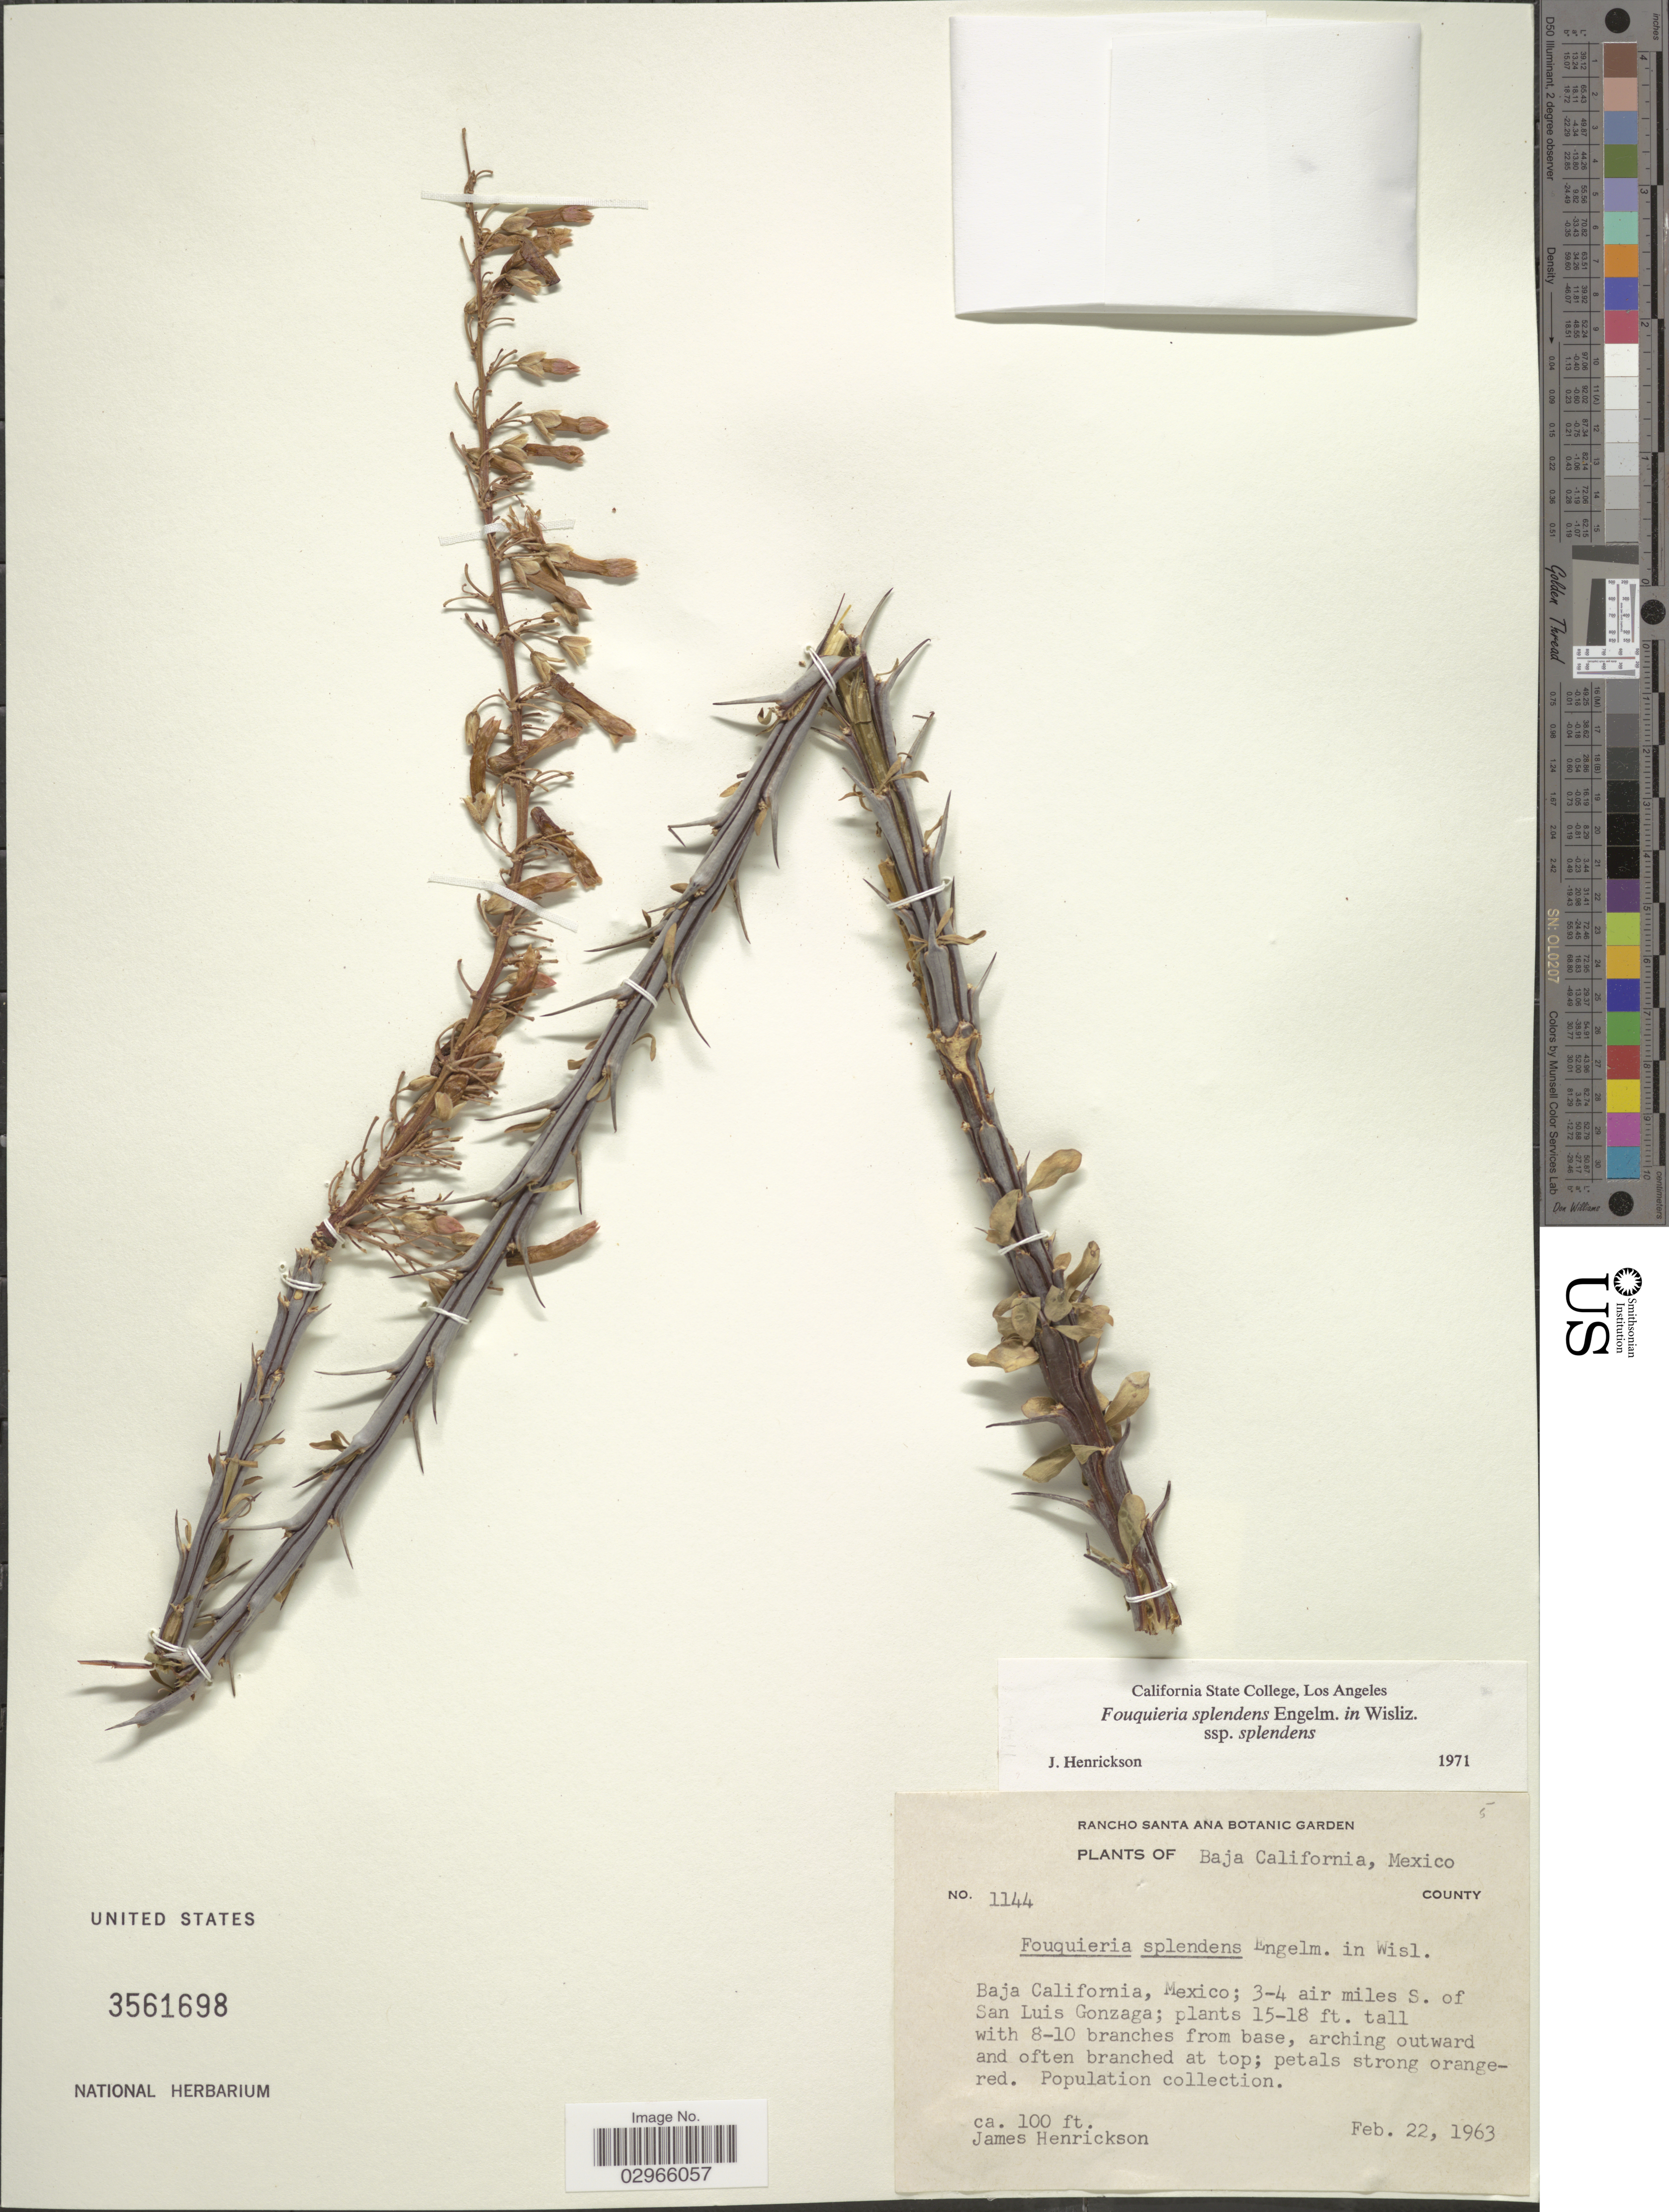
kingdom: Plantae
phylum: Tracheophyta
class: Magnoliopsida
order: Ericales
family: Fouquieriaceae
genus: Fouquieria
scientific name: Fouquieria splendens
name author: Engelm.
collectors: J. Henrickson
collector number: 1144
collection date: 1963-02-22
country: Mexico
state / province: Baja California Norte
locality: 3-4 air miles S. of San Luis Gonzaga.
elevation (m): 30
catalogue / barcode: US 3561698